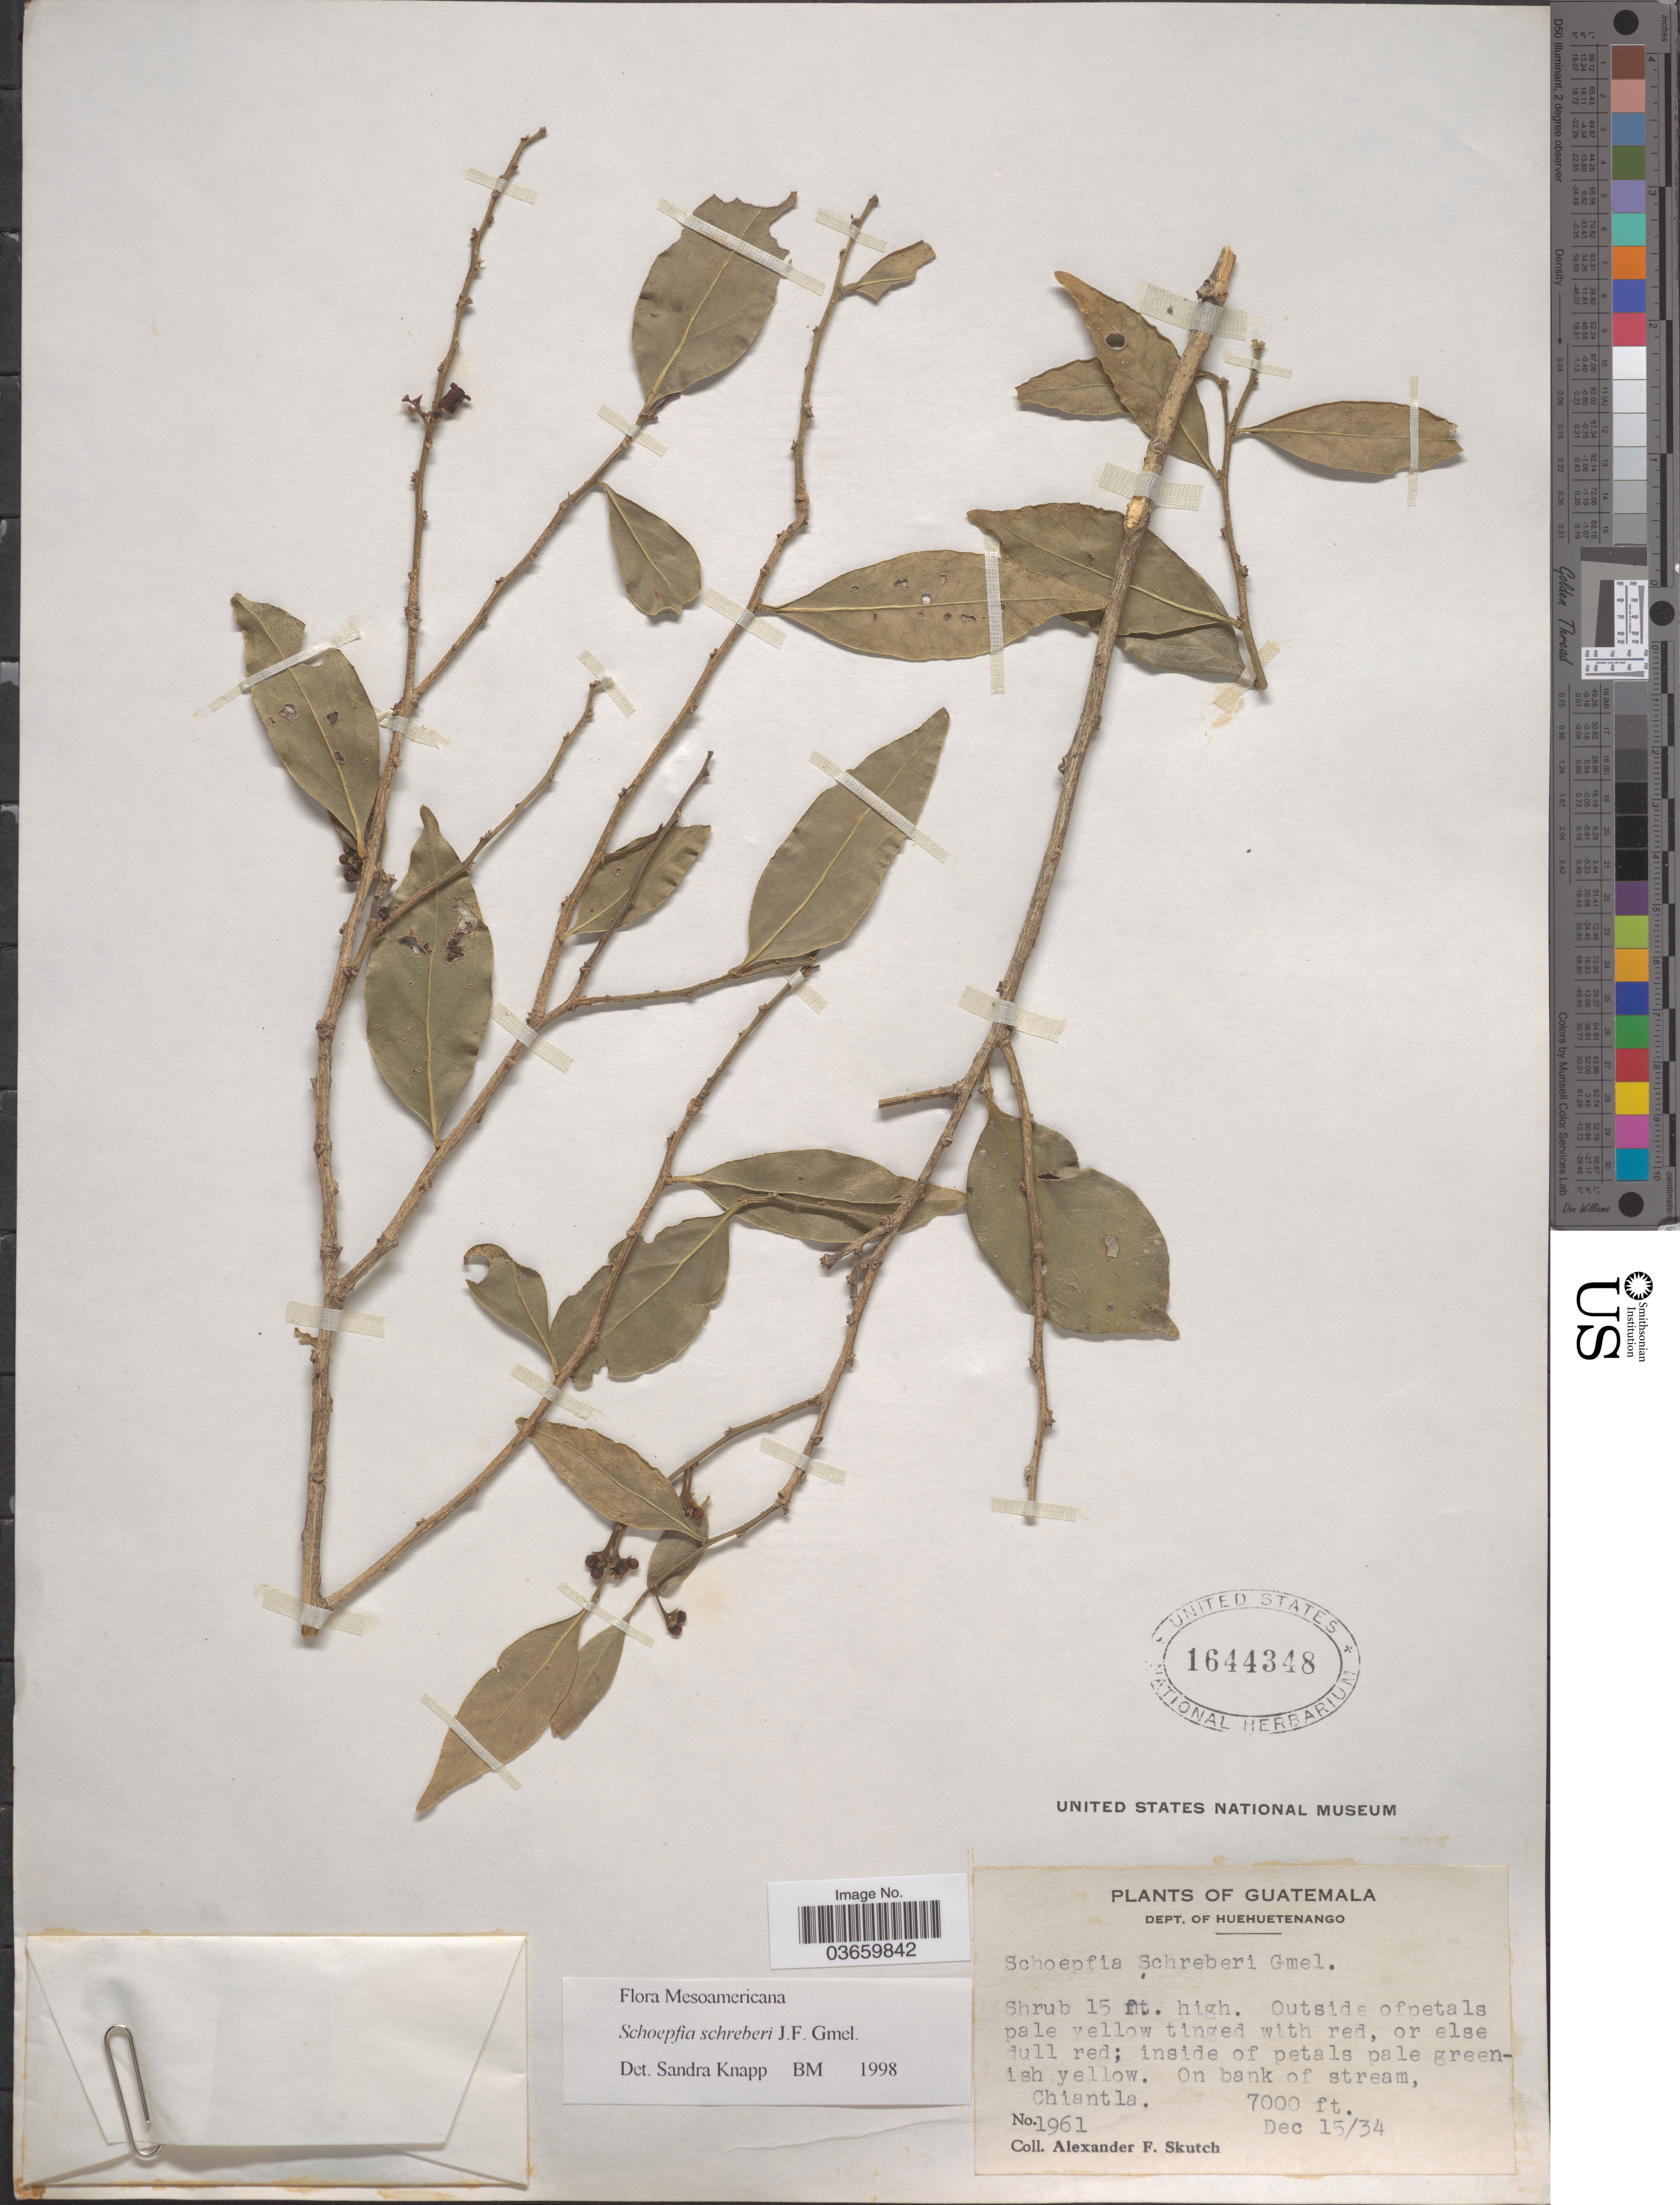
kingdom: Plantae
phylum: Tracheophyta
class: Magnoliopsida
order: Santalales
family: Schoepfiaceae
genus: Schoepfia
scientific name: Schoepfia schreberi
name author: J.F. Gmel.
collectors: A. F. Skutch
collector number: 1961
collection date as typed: Transcribed d/m/y: 15/12/34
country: Guatemala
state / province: Huehuetenango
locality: Dept. of Huehuetenango. On bank of stream, Chiantla.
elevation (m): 2134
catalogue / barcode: US 1644348